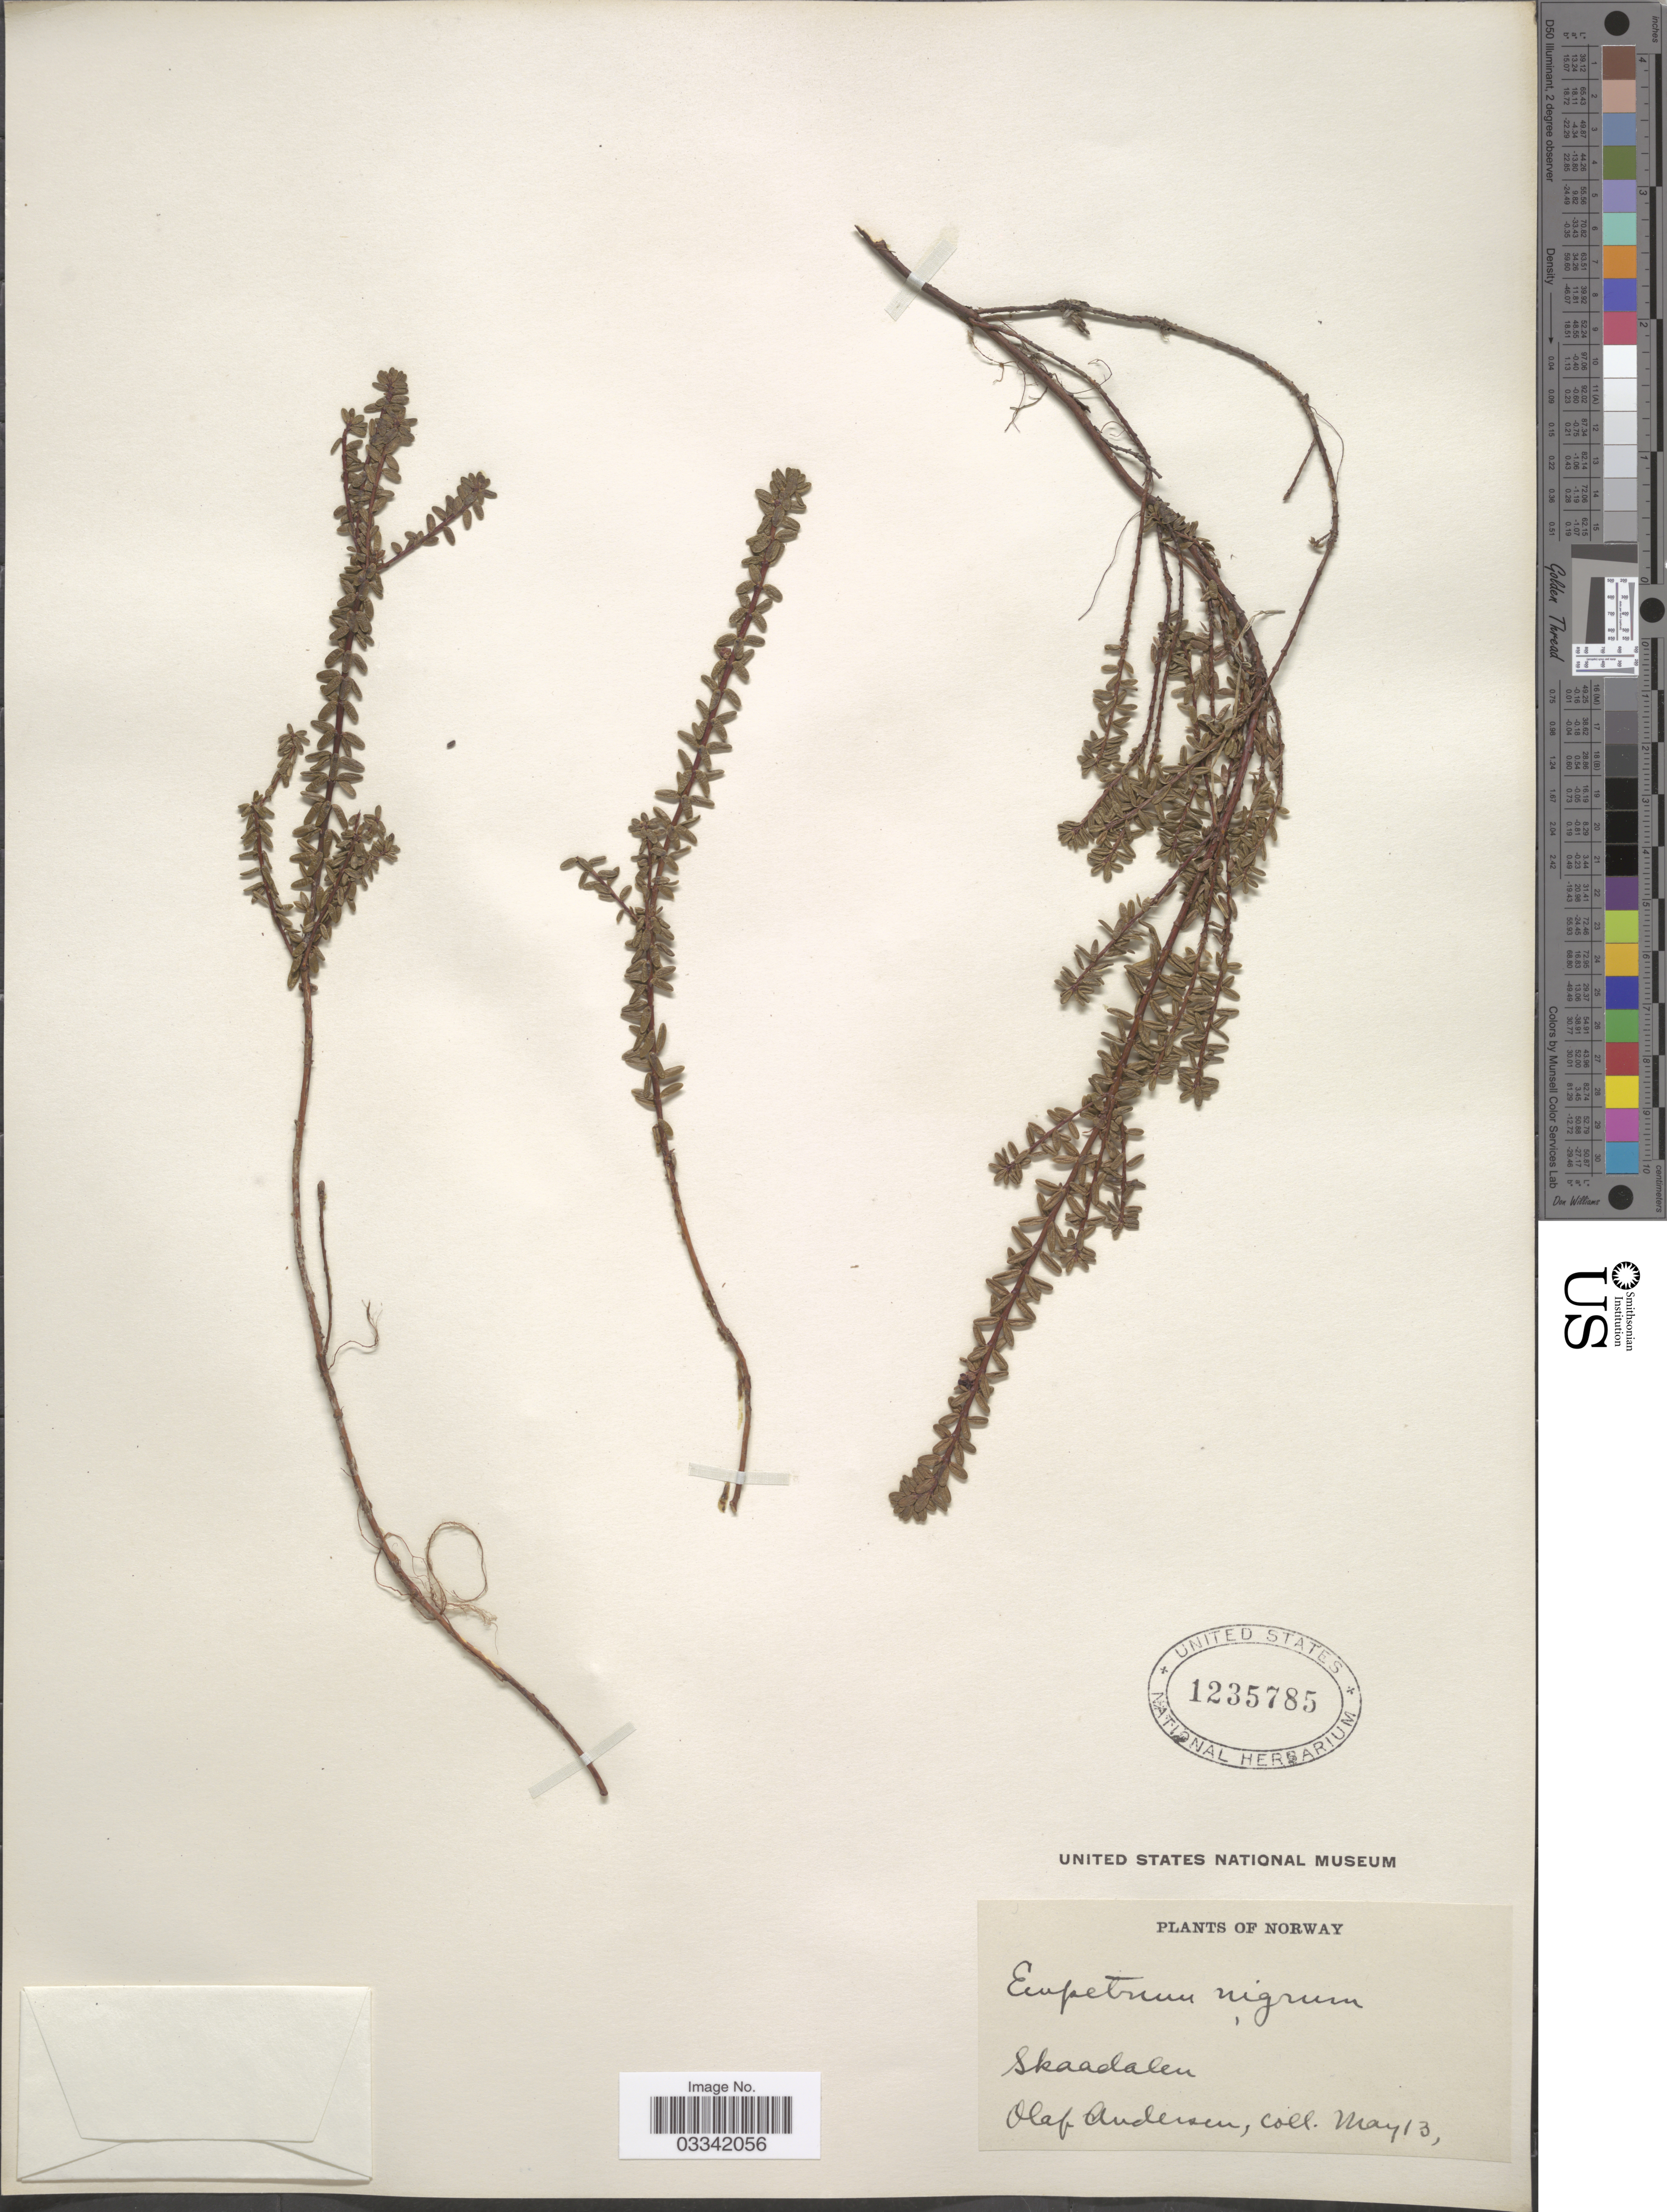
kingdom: Plantae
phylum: Tracheophyta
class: Magnoliopsida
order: Ericales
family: Ericaceae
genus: Empetrum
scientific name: Empetrum nigrum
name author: L.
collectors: O. Andersen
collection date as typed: Transcribed d/m/y: /5/13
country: Norway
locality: Skaadalen.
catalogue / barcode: US 1235785